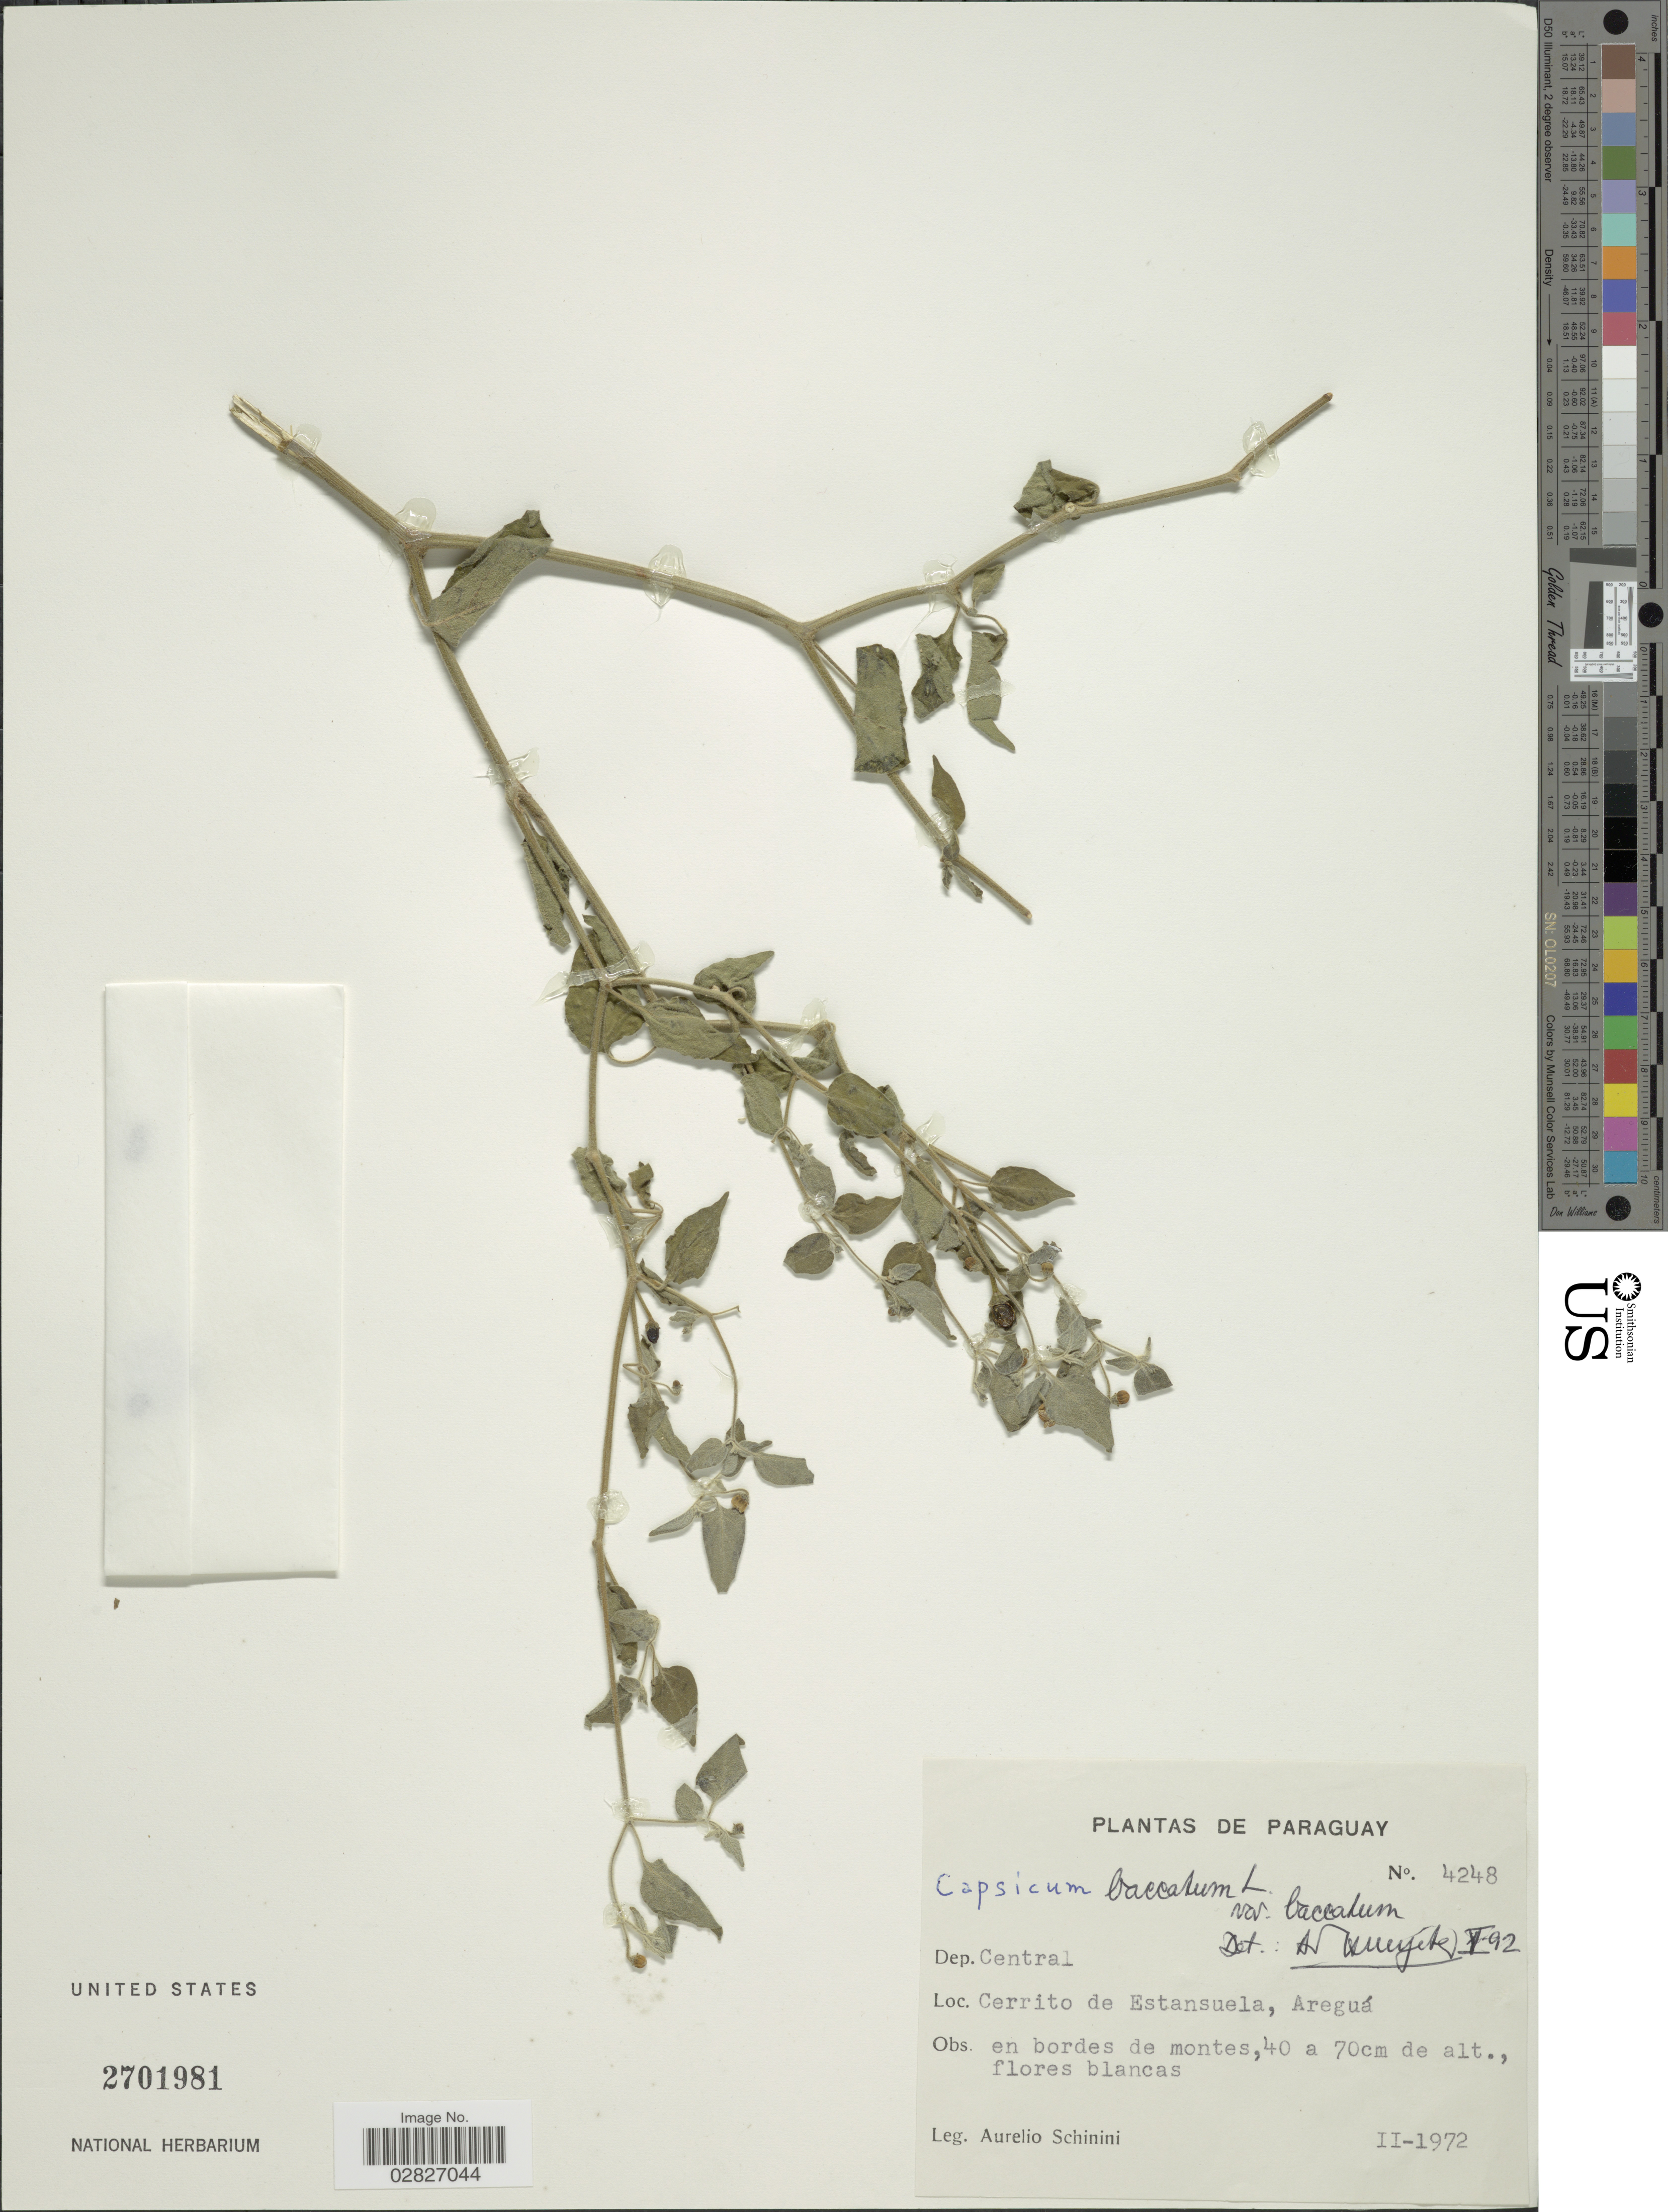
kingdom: Plantae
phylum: Tracheophyta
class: Magnoliopsida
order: Solanales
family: Solanaceae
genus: Capsicum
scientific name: Capsicum baccatum var. baccatum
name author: L.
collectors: A. Schinini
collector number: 4248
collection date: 1972-02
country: Paraguay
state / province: Central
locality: Dep. Central, Cerrito de Estansuela, Areguá.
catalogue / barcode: US 2701981